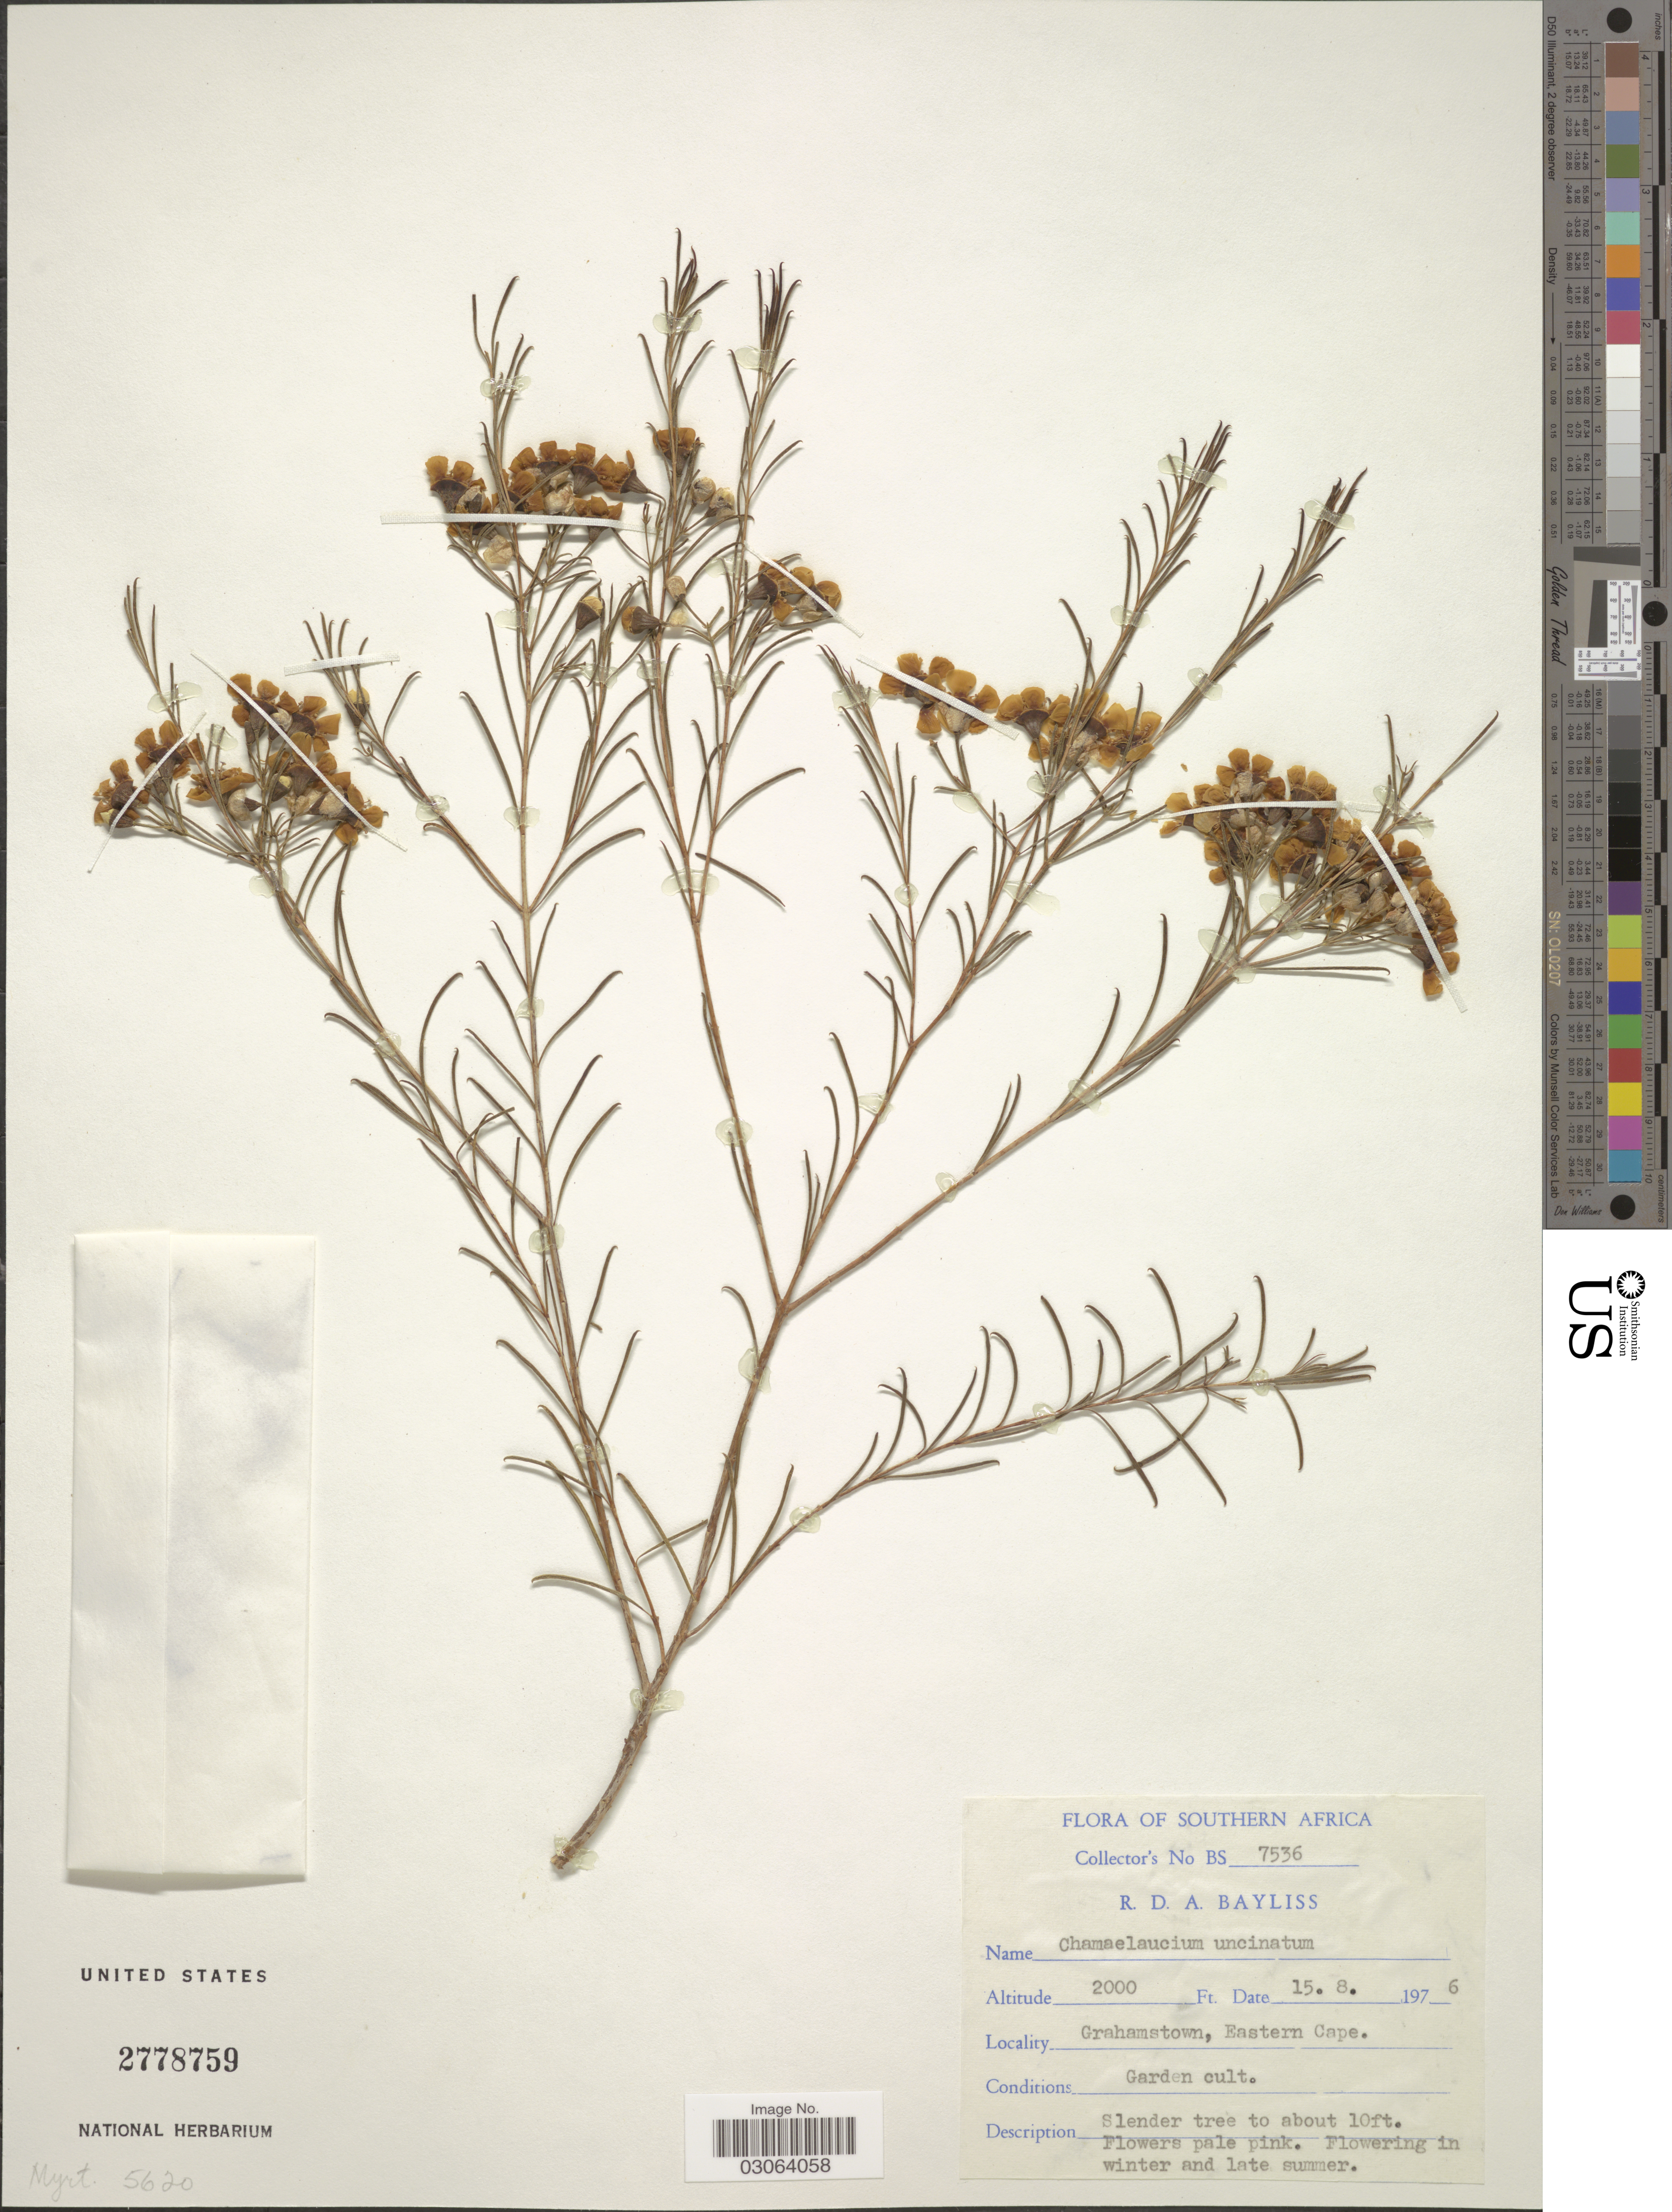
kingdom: Plantae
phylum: Tracheophyta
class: Magnoliopsida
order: Myrtales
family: Myrtaceae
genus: Chamelaucium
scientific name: Chamelaucium uncinatum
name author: Schauer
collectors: R. Bayliss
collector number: BS 7536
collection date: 1976-08-15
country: South Africa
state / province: Eastern Cape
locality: Southern Africa, Grahamstown, Eastern Cape.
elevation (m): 610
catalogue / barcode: US 2778759